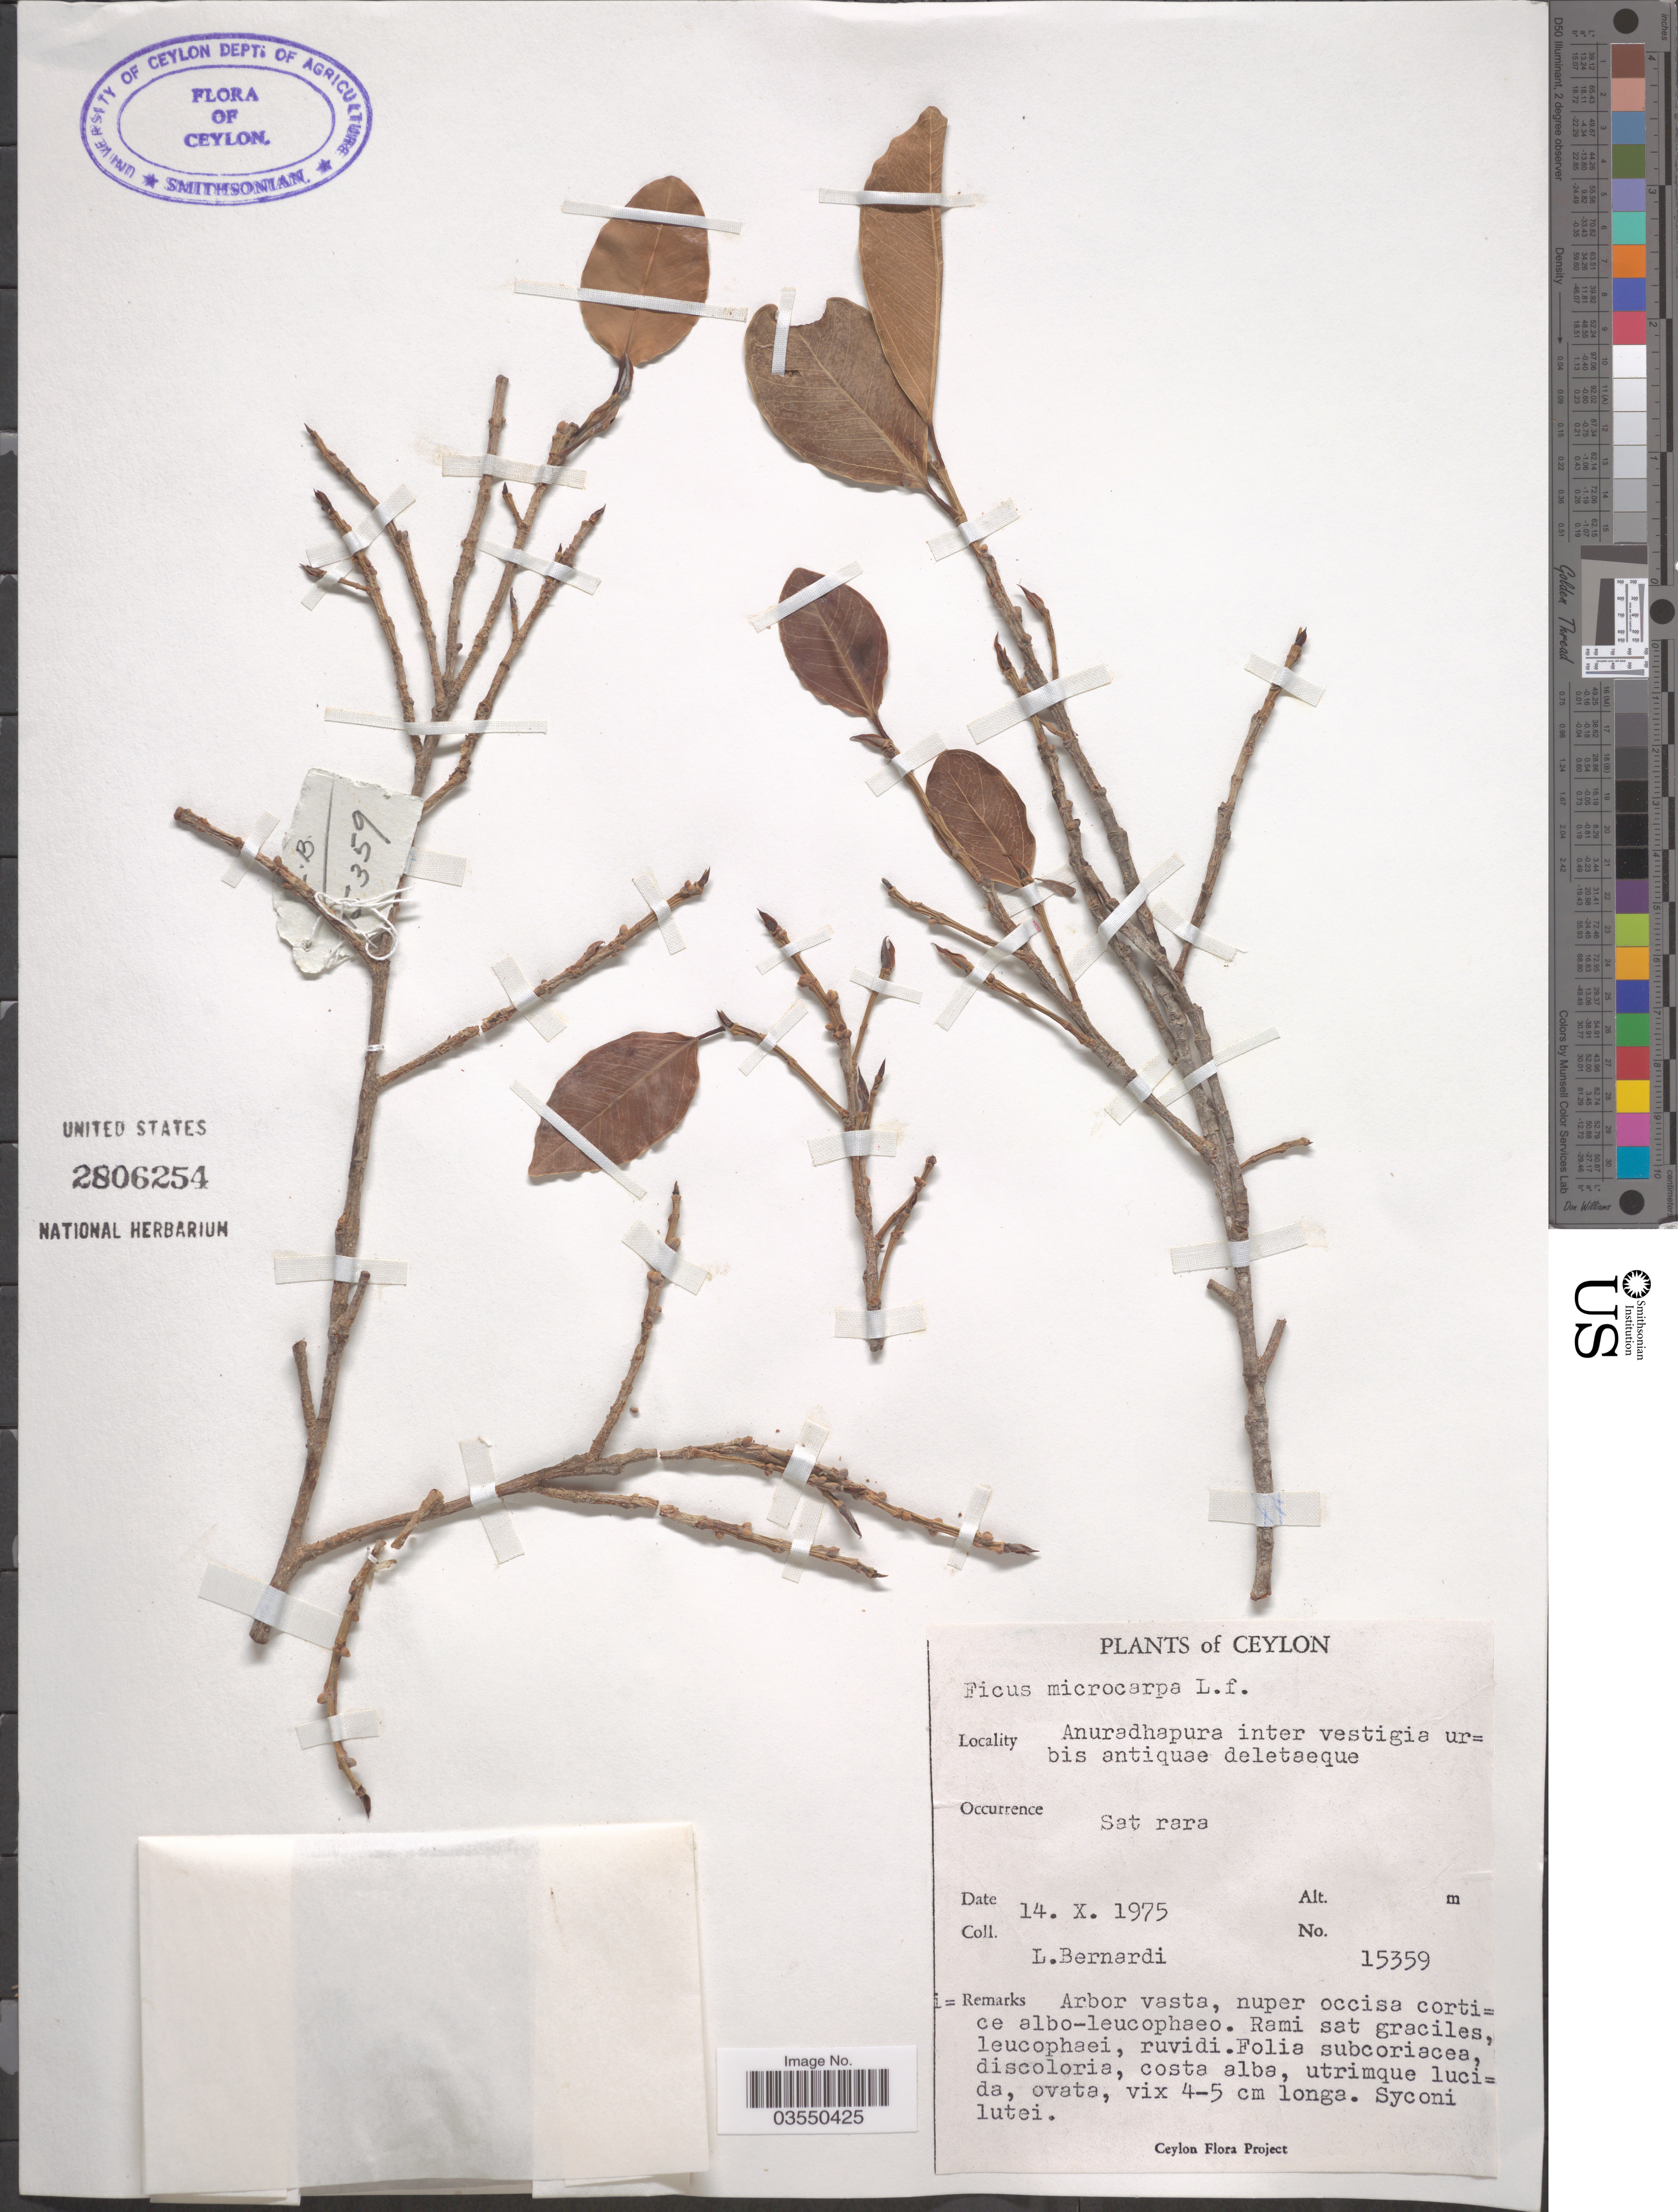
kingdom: Plantae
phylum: Tracheophyta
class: Magnoliopsida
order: Rosales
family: Moraceae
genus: Ficus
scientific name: Ficus microcarpa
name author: L. f.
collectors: L. Bernardi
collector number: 15359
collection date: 1975-10-14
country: Sri Lanka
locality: Ceylon. Anuradhapura inter vestigia urbis antiquae deletaeque.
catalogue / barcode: US 2806254